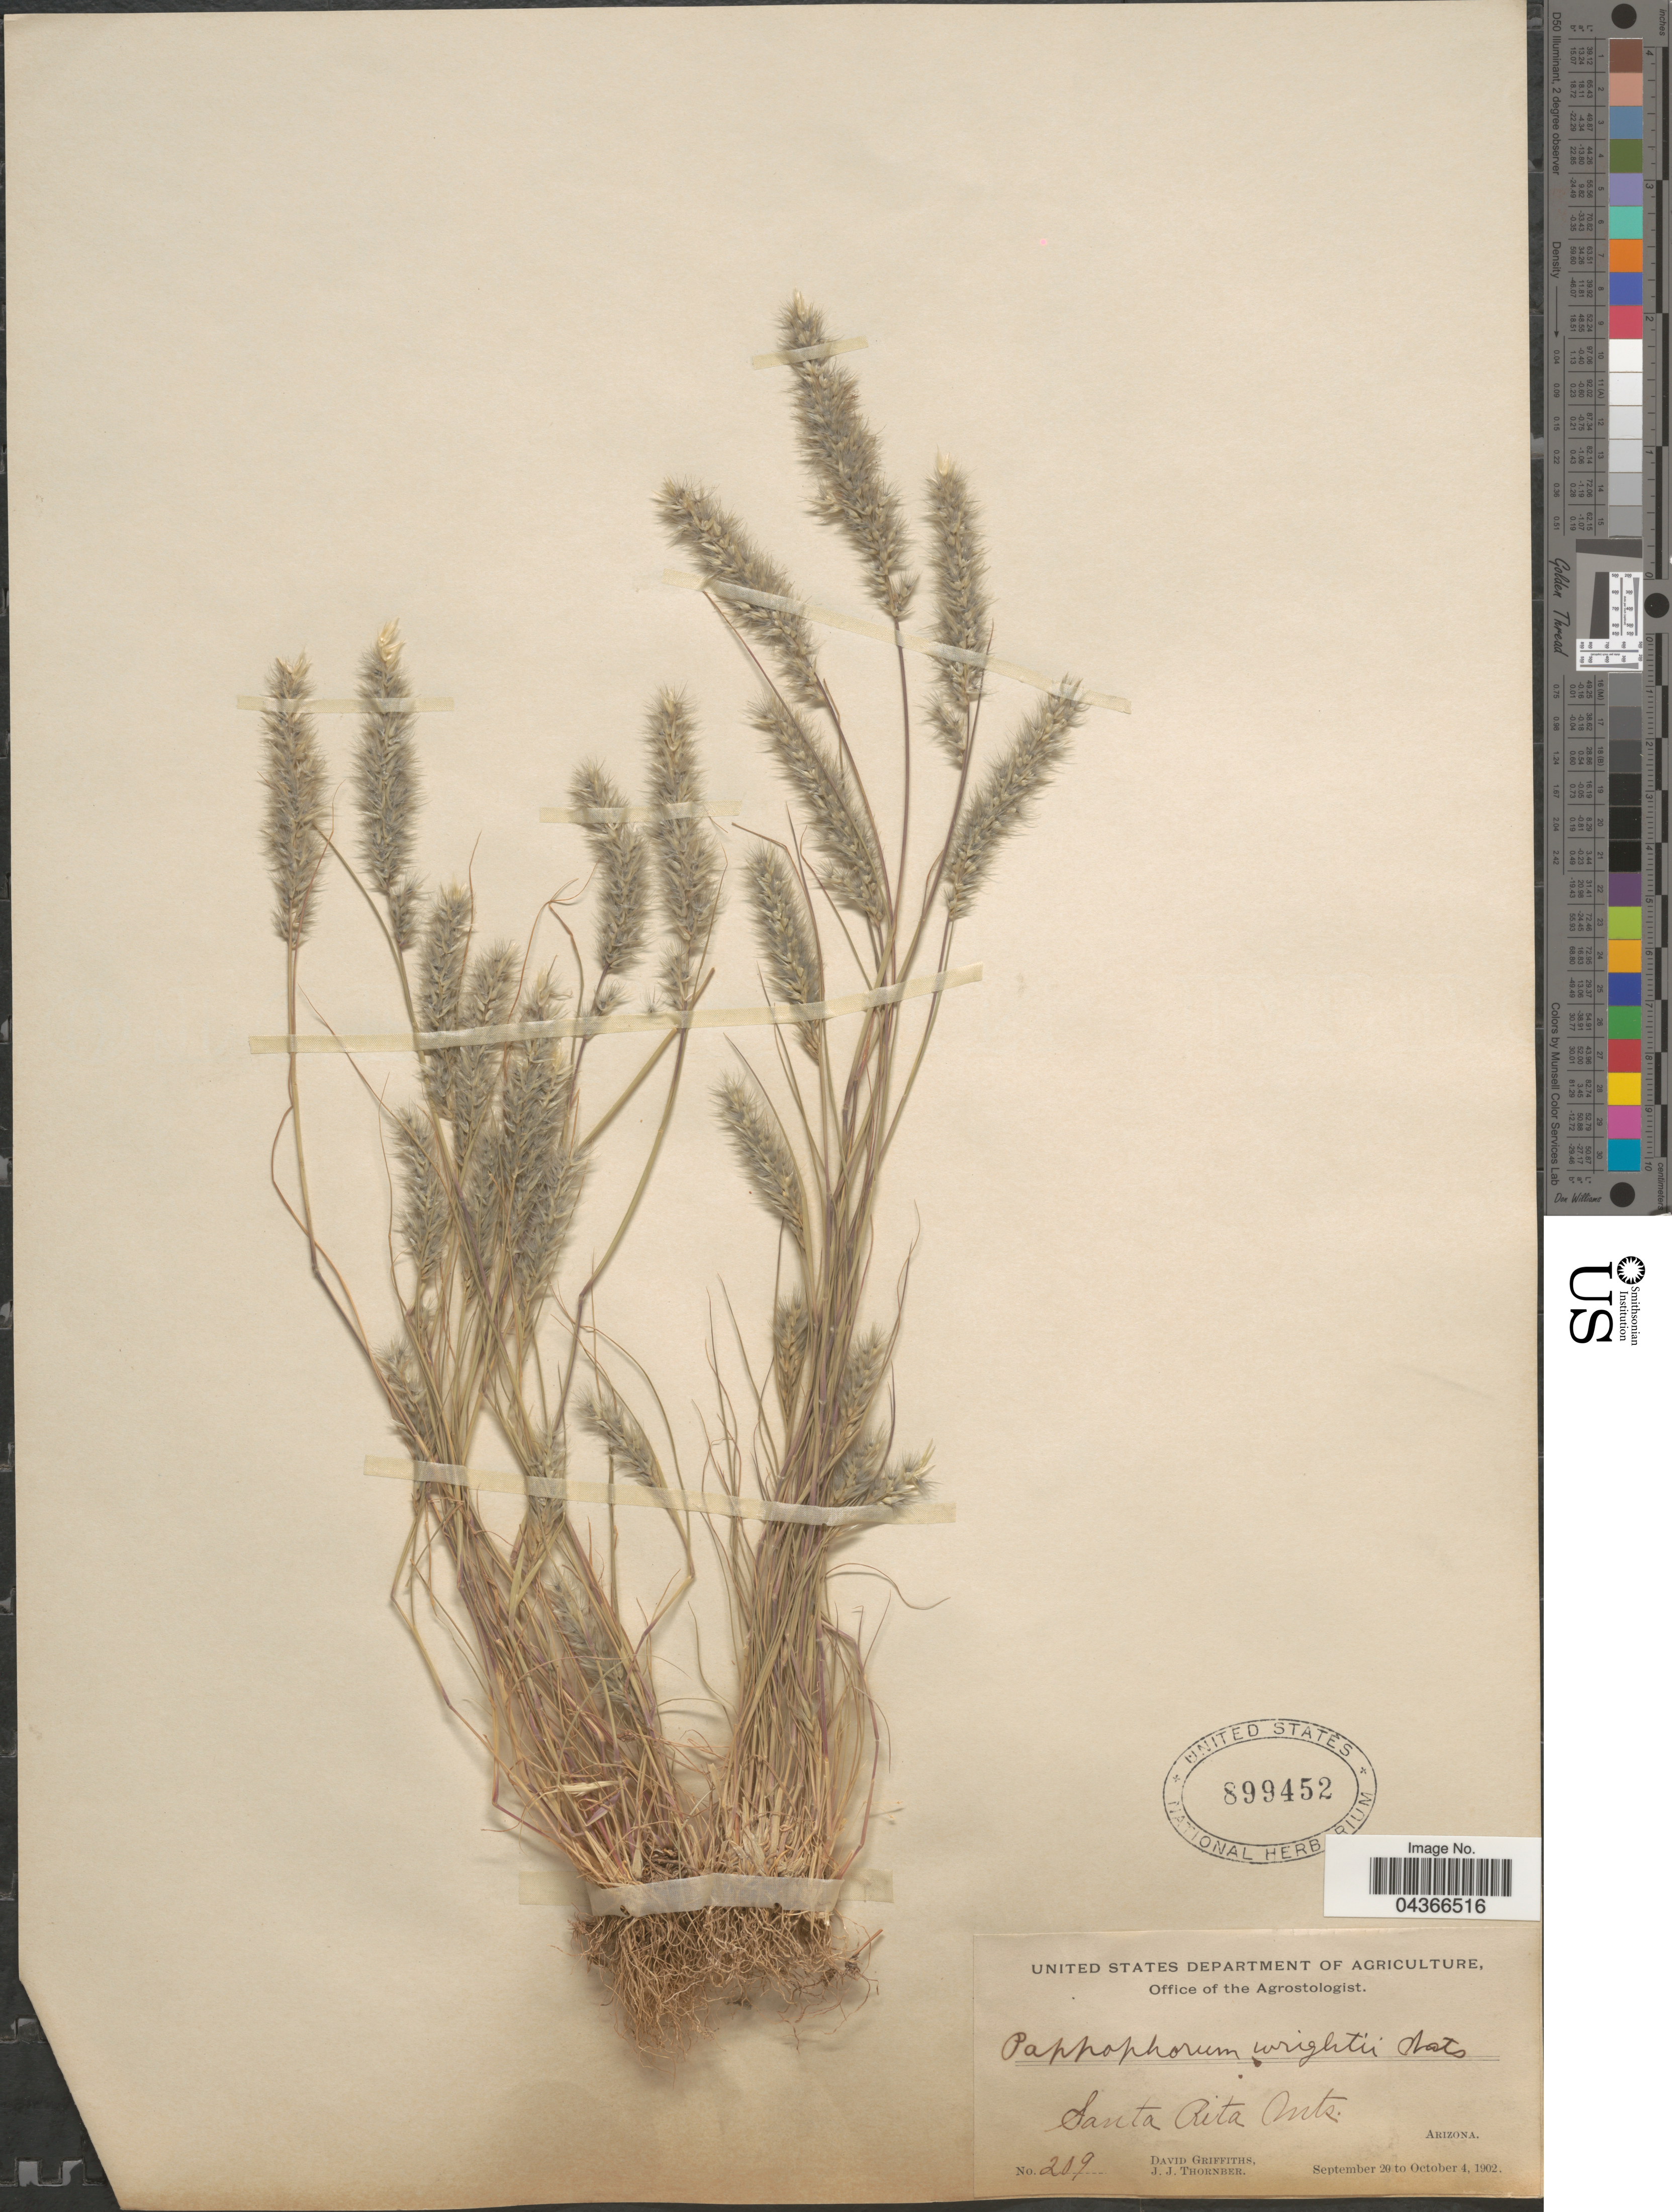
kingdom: Plantae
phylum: Tracheophyta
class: Liliopsida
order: Poales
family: Poaceae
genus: Enneapogon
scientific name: Enneapogon desvauxii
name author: P. Beauv.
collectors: D. Griffiths & J. Thornber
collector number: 209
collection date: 1902-09-20/1902-10-04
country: United States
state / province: Arizona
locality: Santa Rita Mts.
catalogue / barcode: US 899452